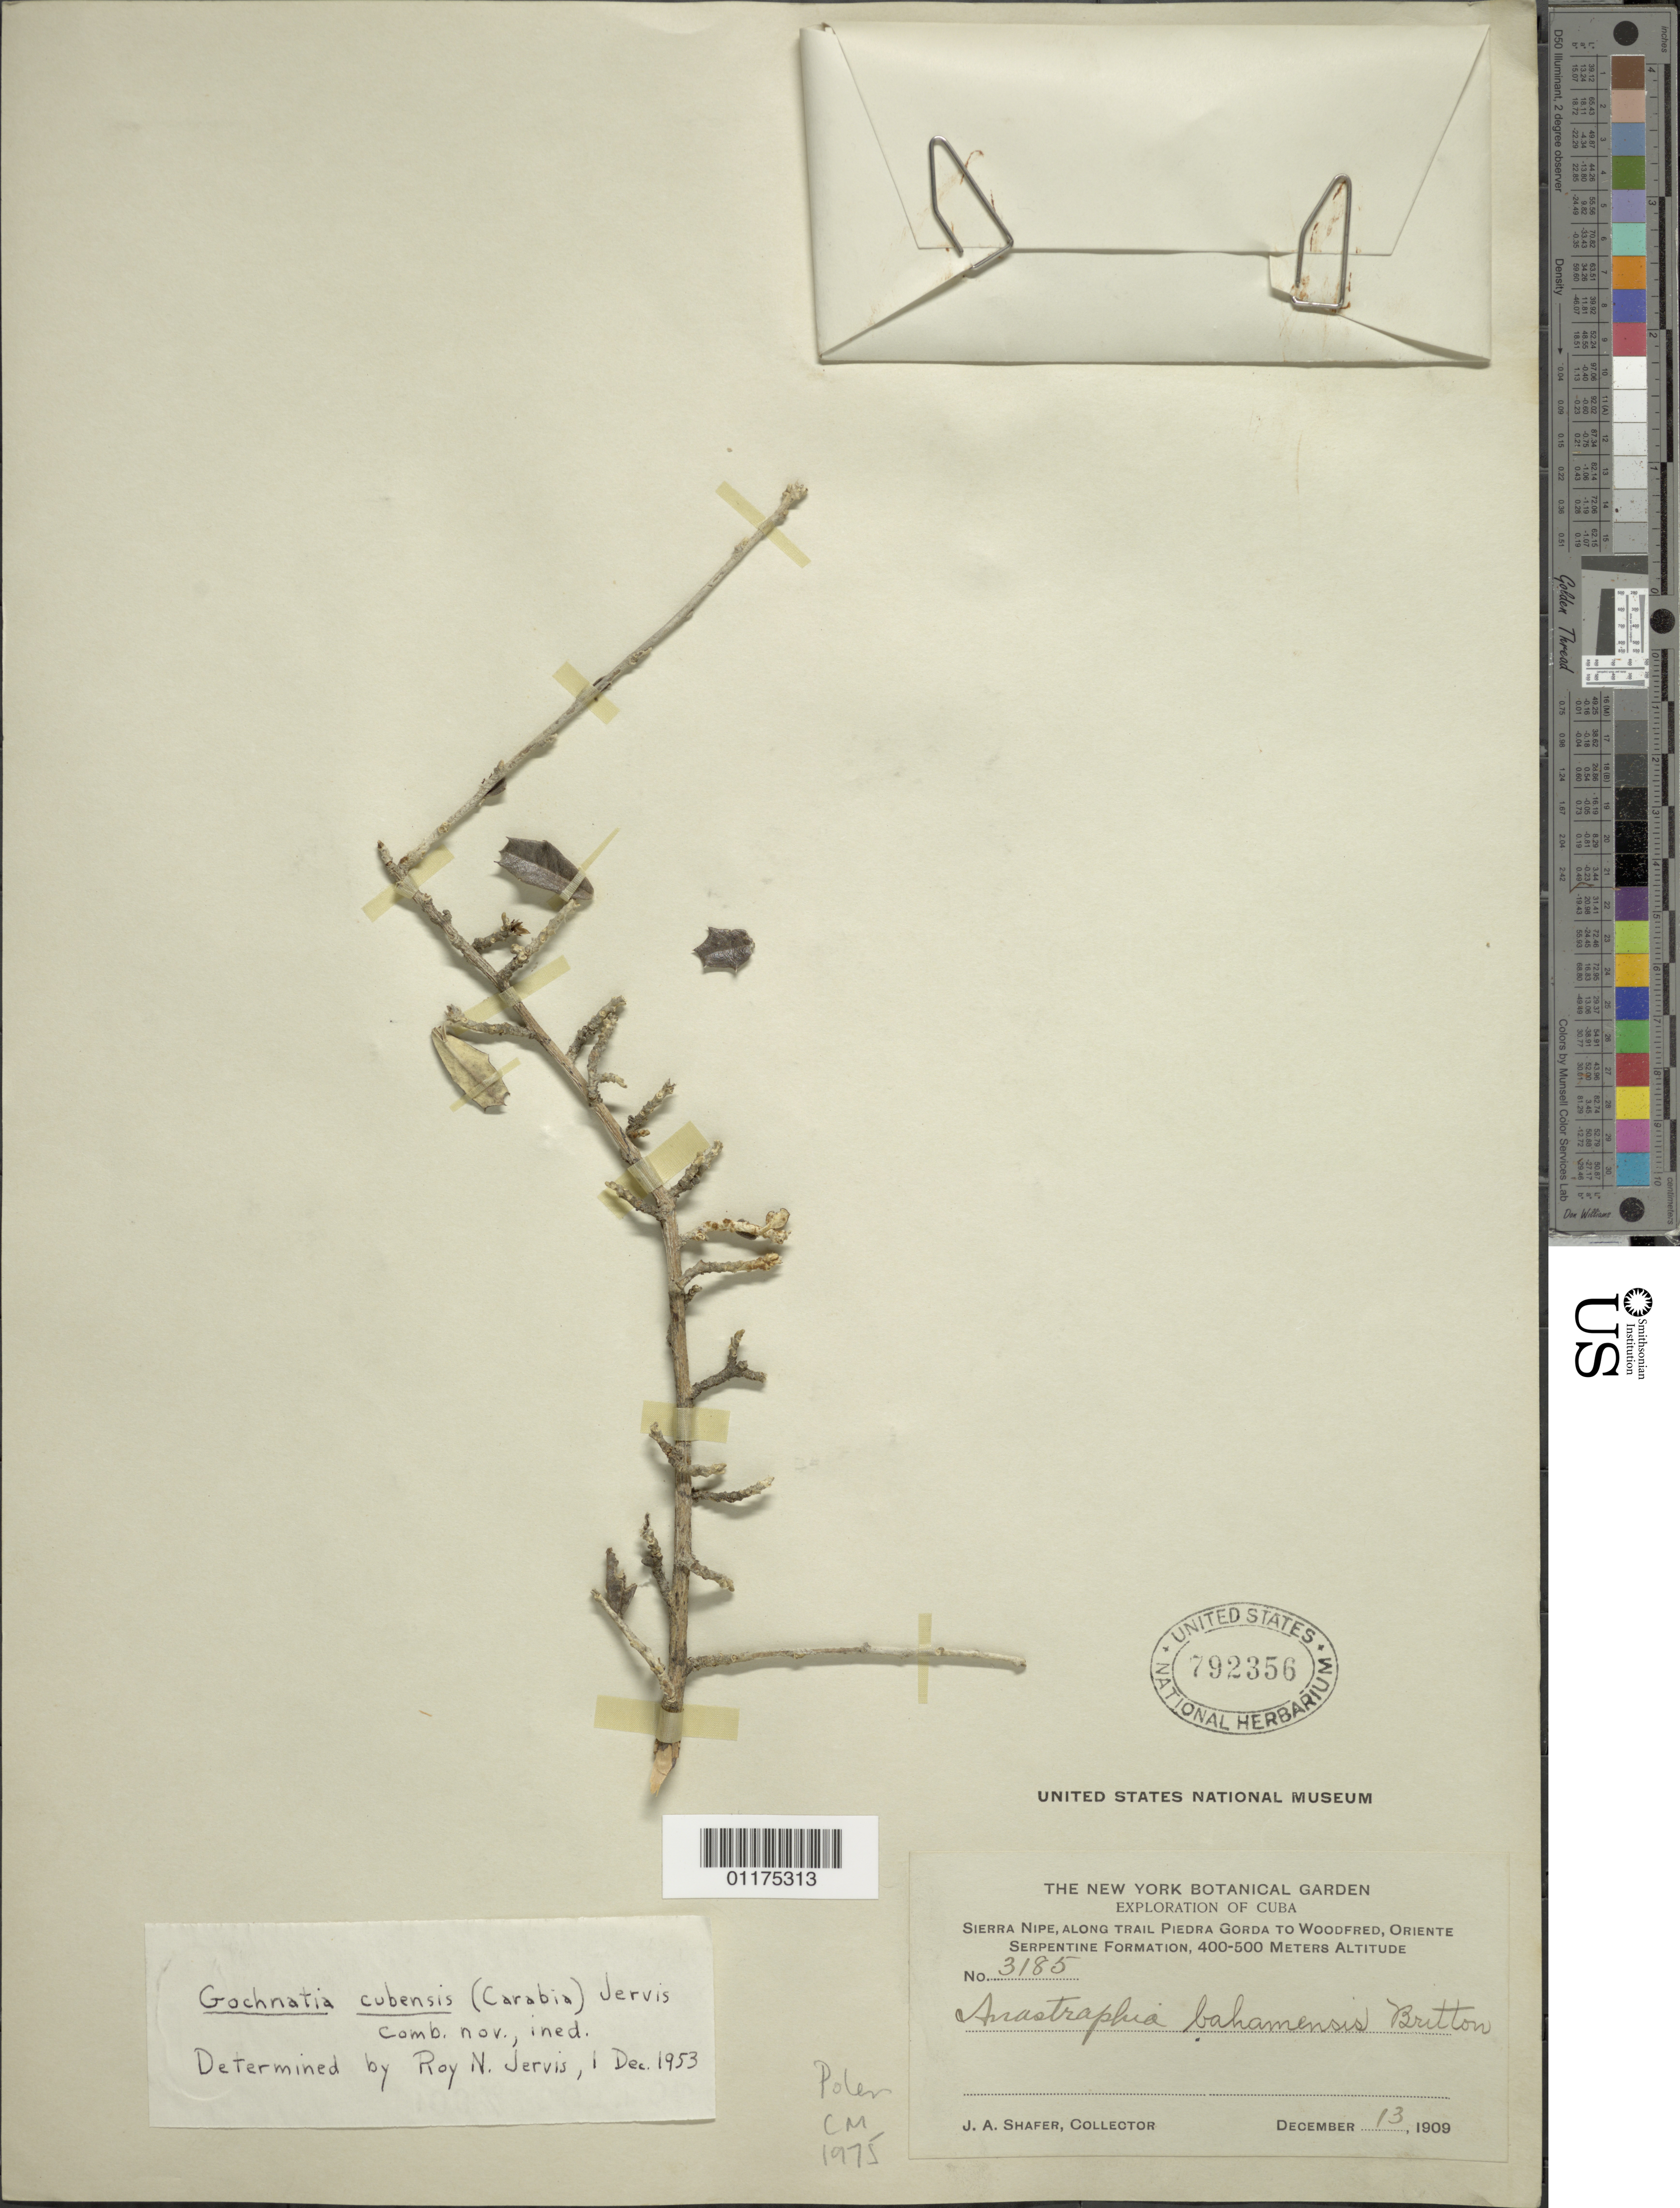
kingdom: Plantae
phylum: Tracheophyta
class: Magnoliopsida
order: Asterales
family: Asteraceae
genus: Anastraphia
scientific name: Anastraphia pauciflosculosa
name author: C. Wright ex Hitchc.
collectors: J. A. Shafer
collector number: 3185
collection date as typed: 13 Dec 1909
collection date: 1909-12-13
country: Cuba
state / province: Oriente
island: Cuba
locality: Sierra Nipe, along trail Piedra Gorda to Woodfred, Serpentine formation,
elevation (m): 400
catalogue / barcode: US 792356